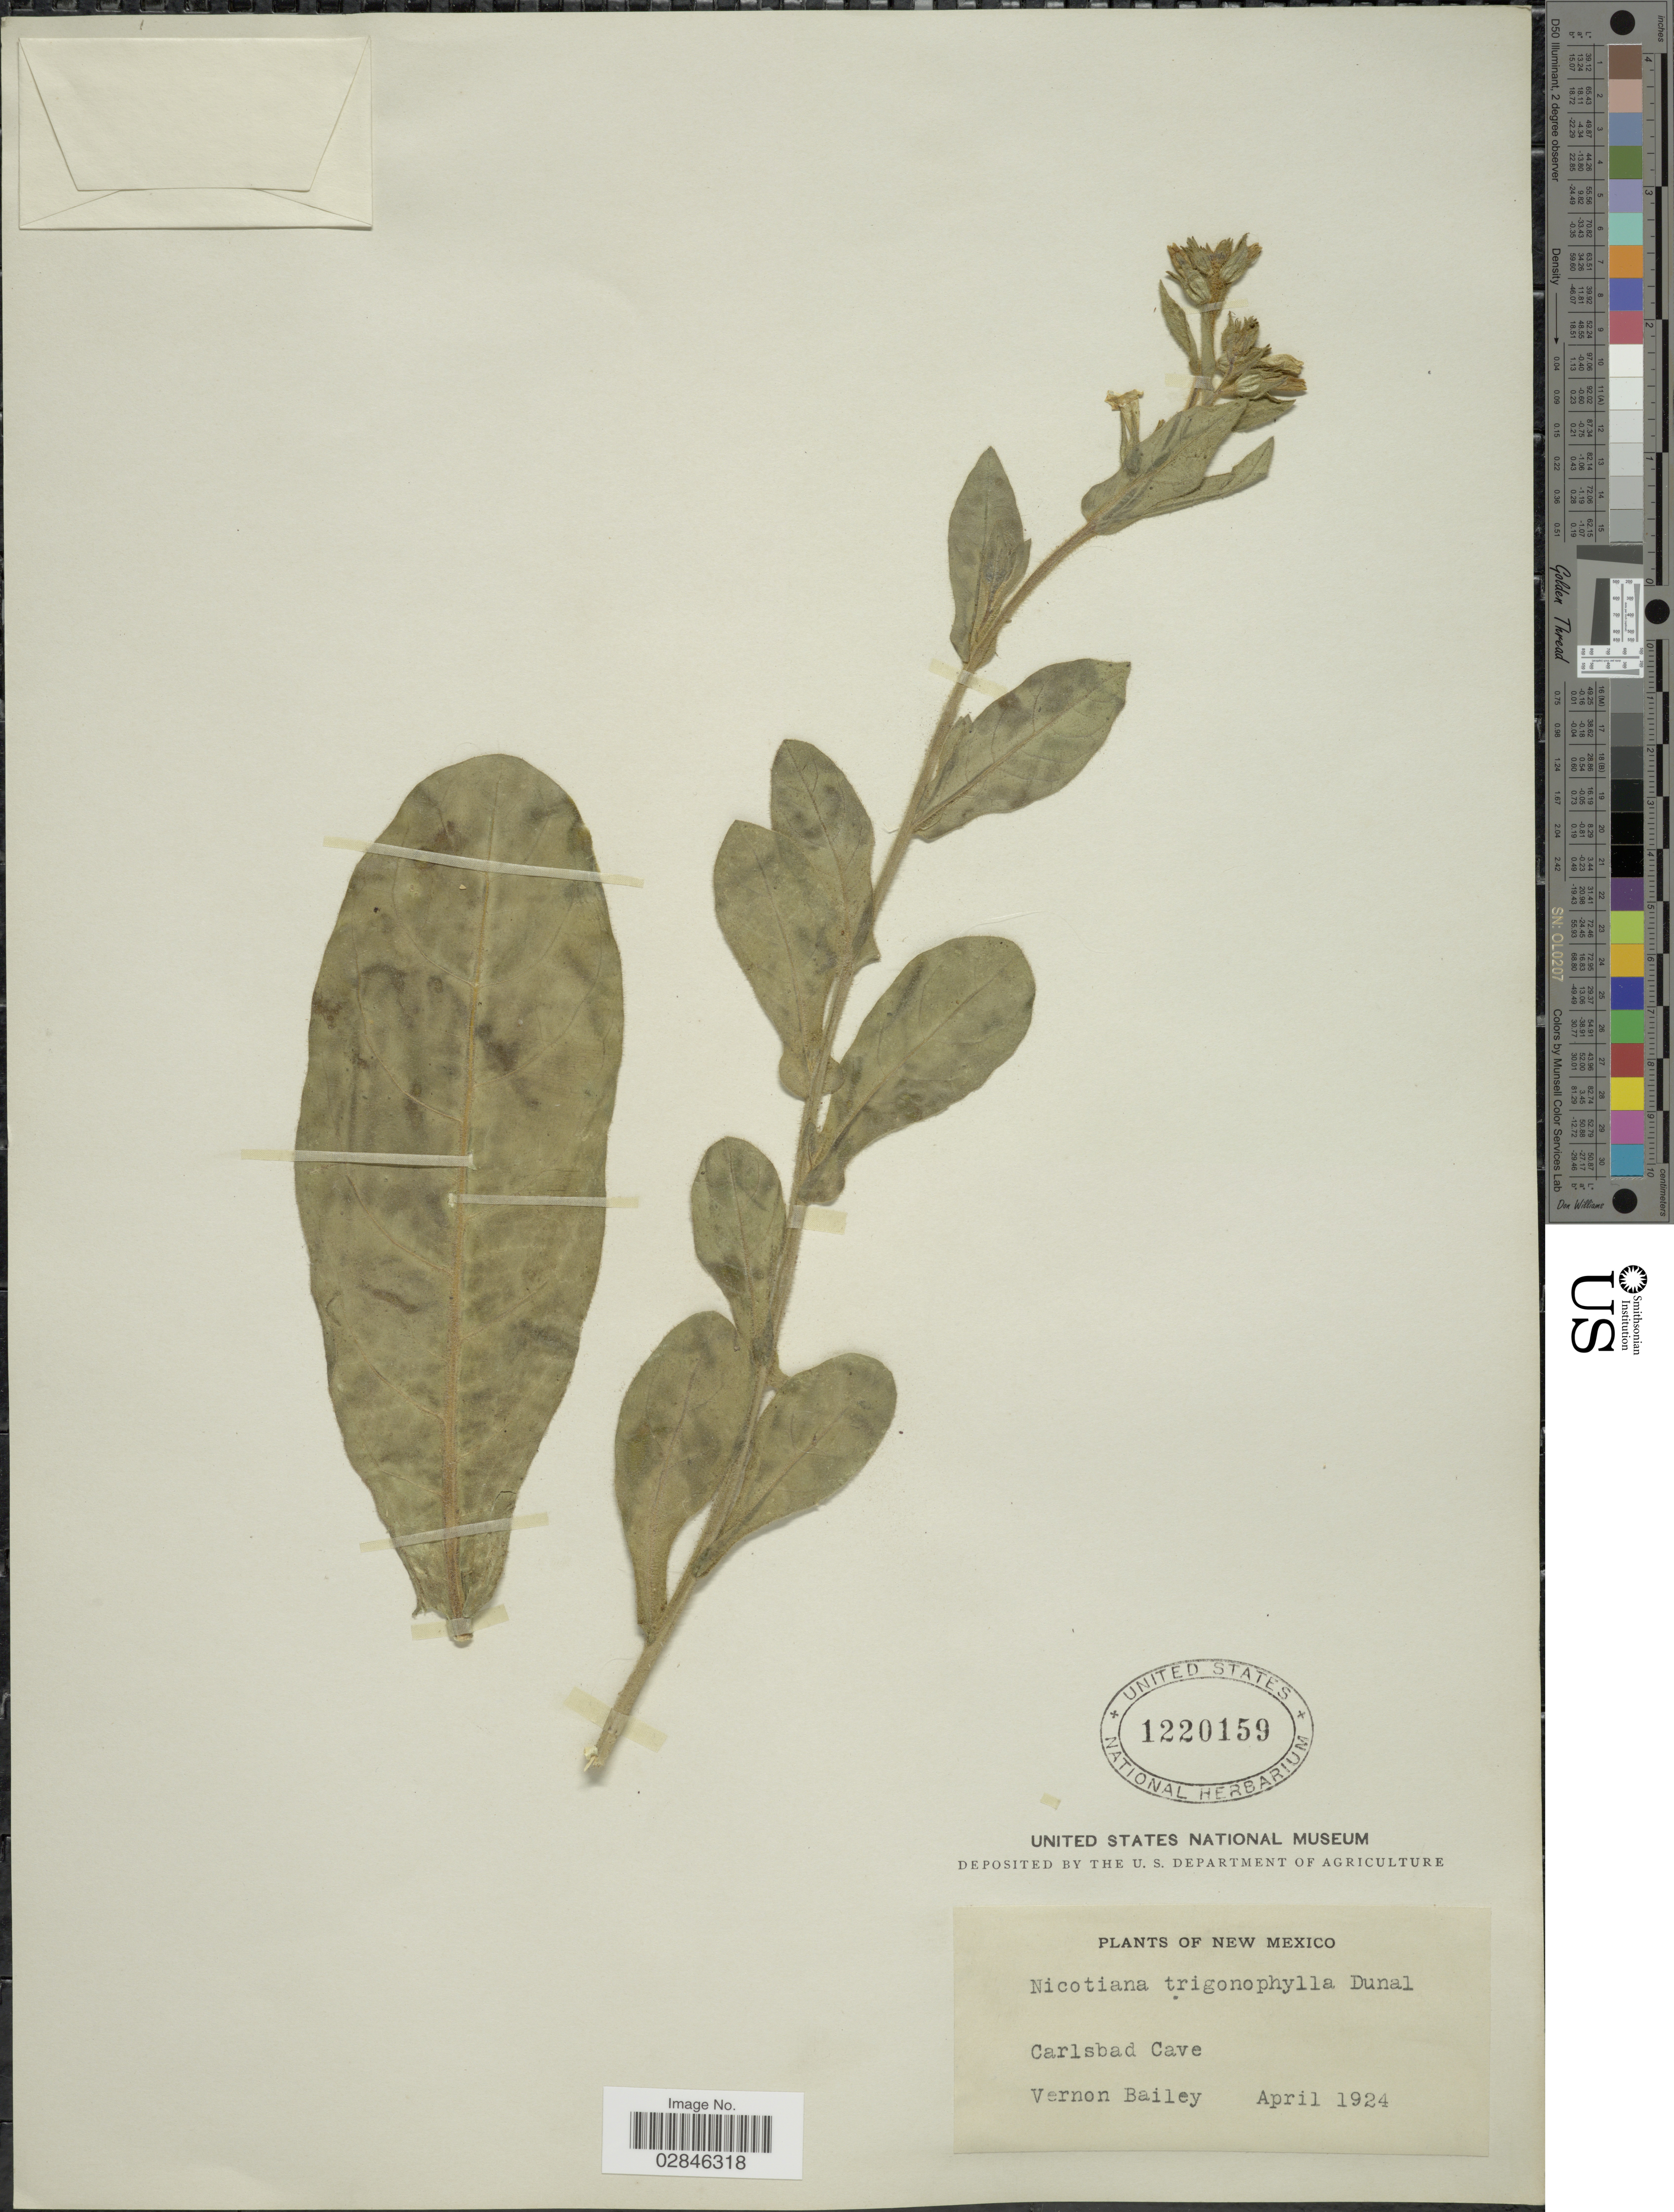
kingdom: Plantae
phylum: Tracheophyta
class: Magnoliopsida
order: Solanales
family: Solanaceae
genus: Nicotiana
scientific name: Nicotiana trigonophylla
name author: Dunal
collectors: V. O. Bailey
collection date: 1924-04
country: United States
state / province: New Mexico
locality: Carlsbad Cave.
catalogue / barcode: US 1220159